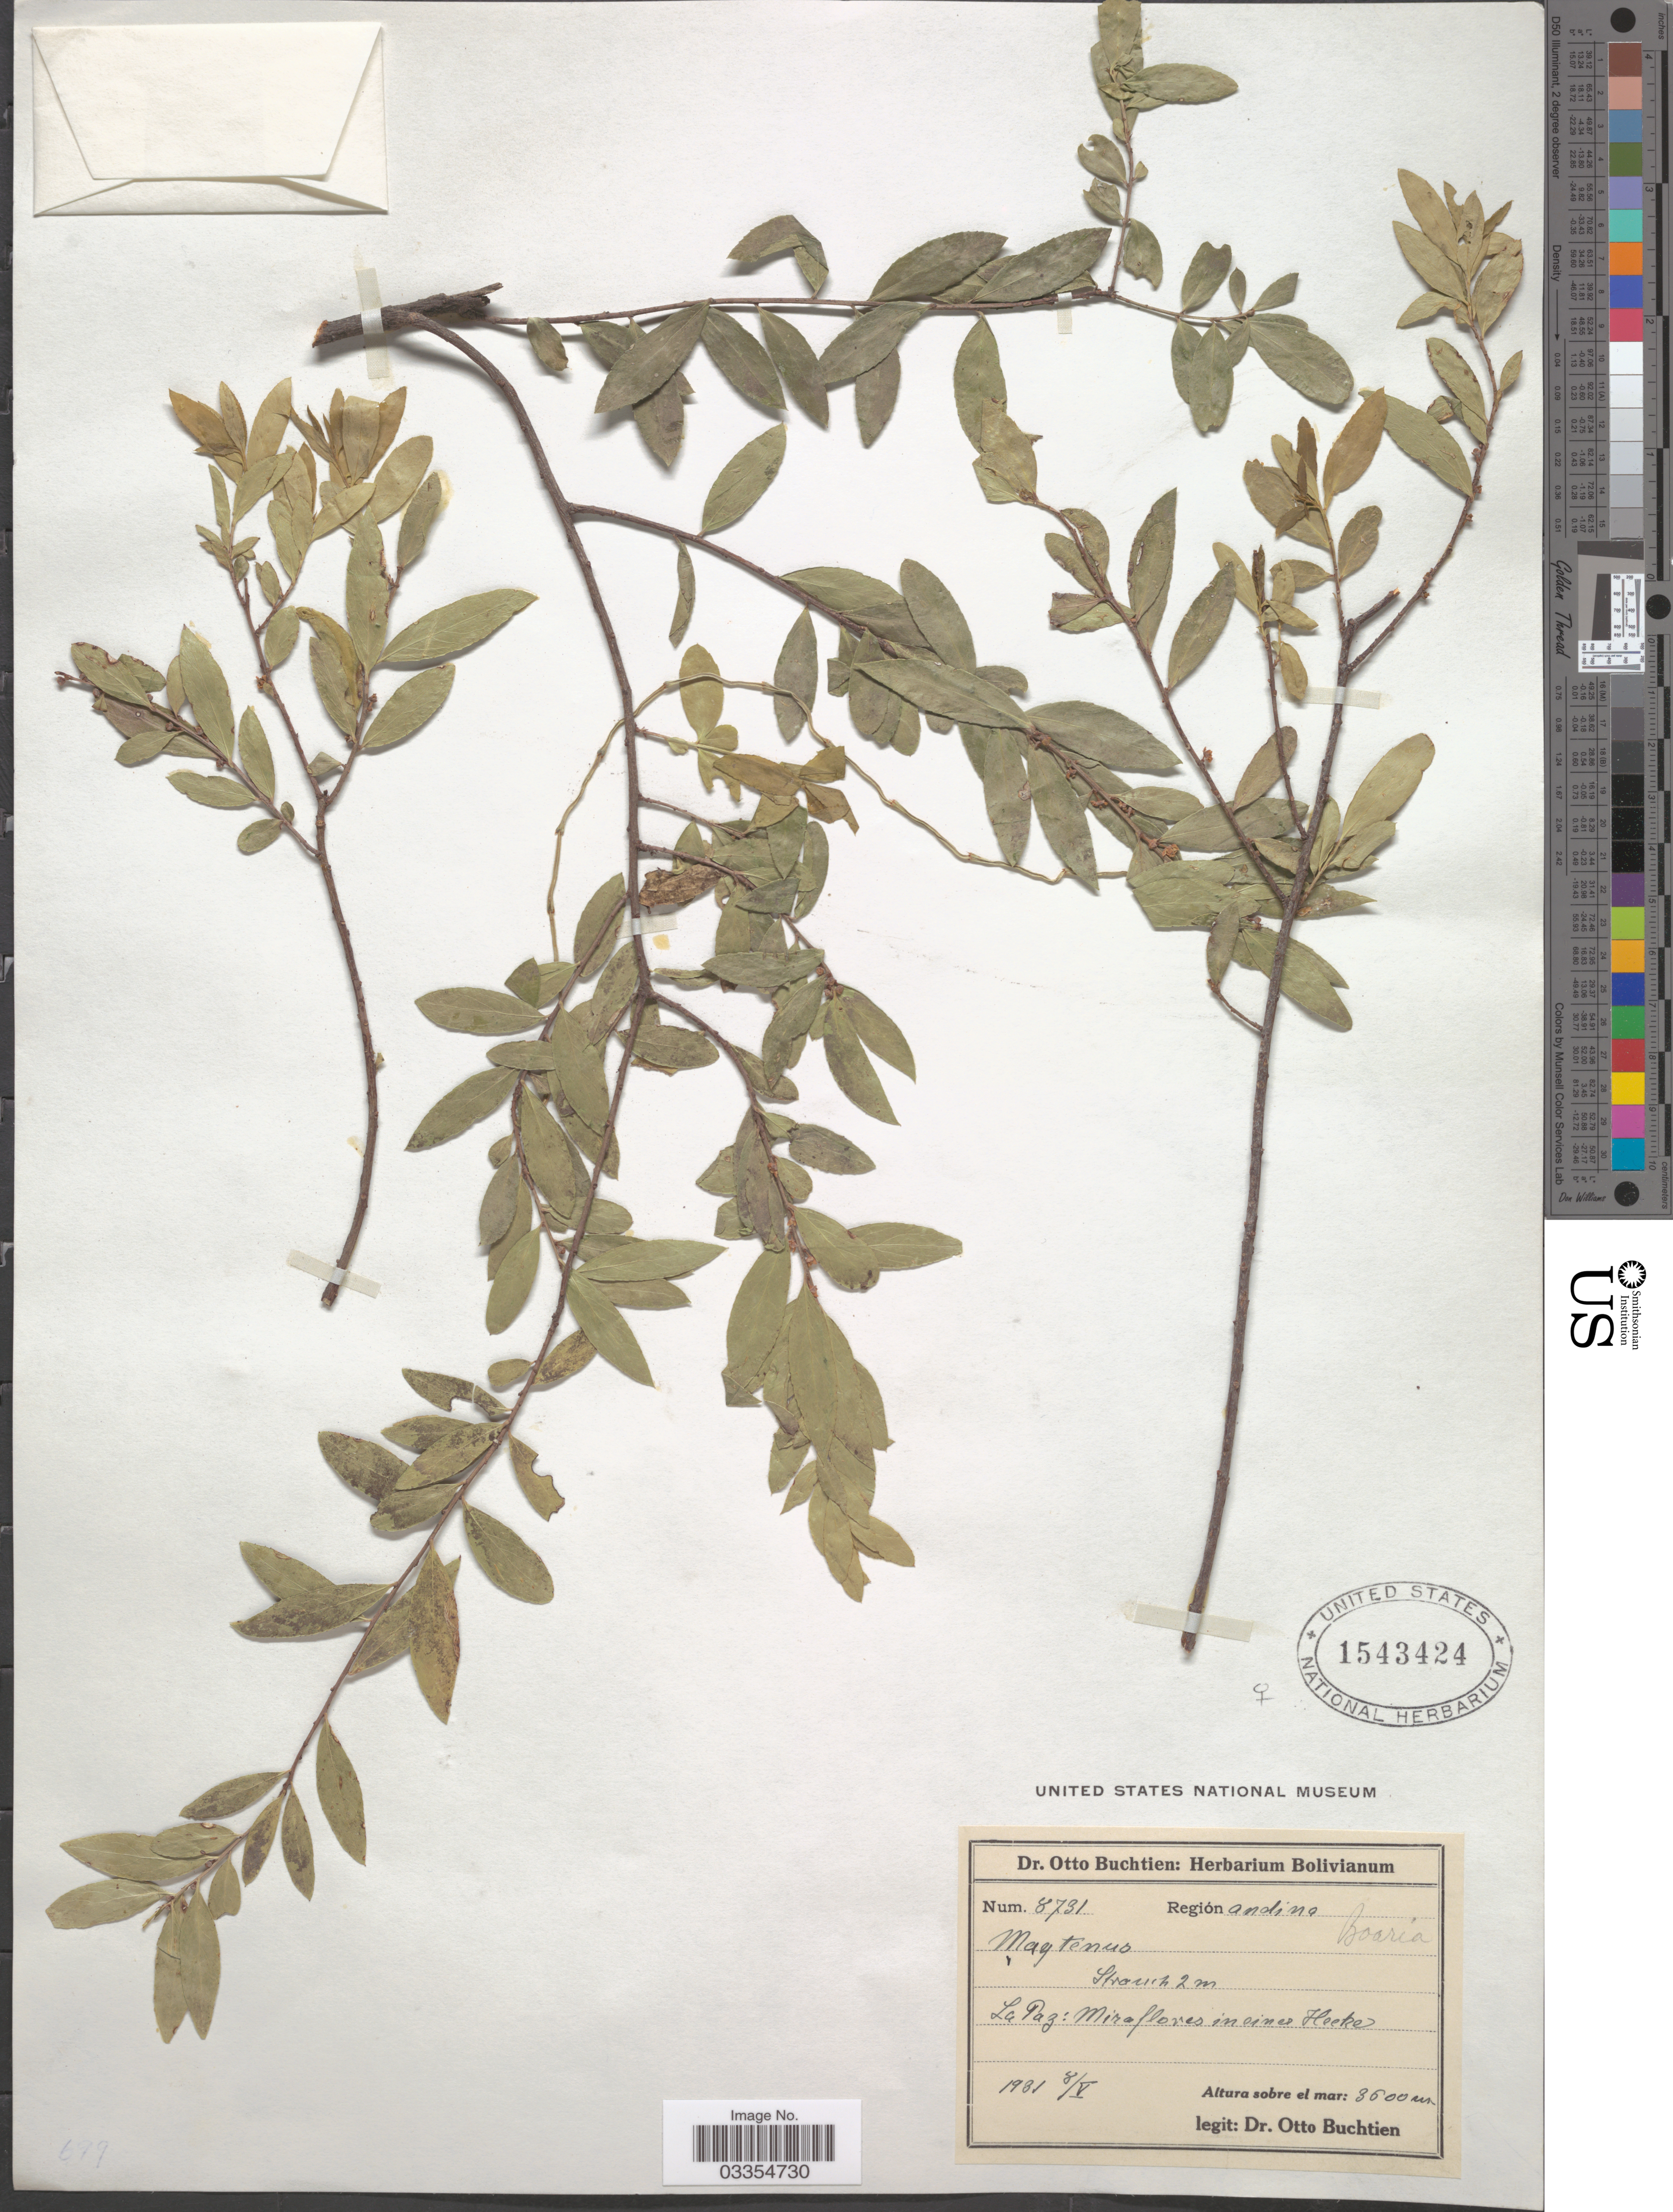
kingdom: Plantae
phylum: Tracheophyta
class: Magnoliopsida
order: Celastrales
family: Celastraceae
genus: Maytenus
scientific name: Maytenus boaria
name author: Molina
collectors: O. Buchtien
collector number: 8731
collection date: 1931-05-08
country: Bolivia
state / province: La Paz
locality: Región andina. La Paz: Miraflores in einer Hoeke.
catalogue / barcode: US 1543424